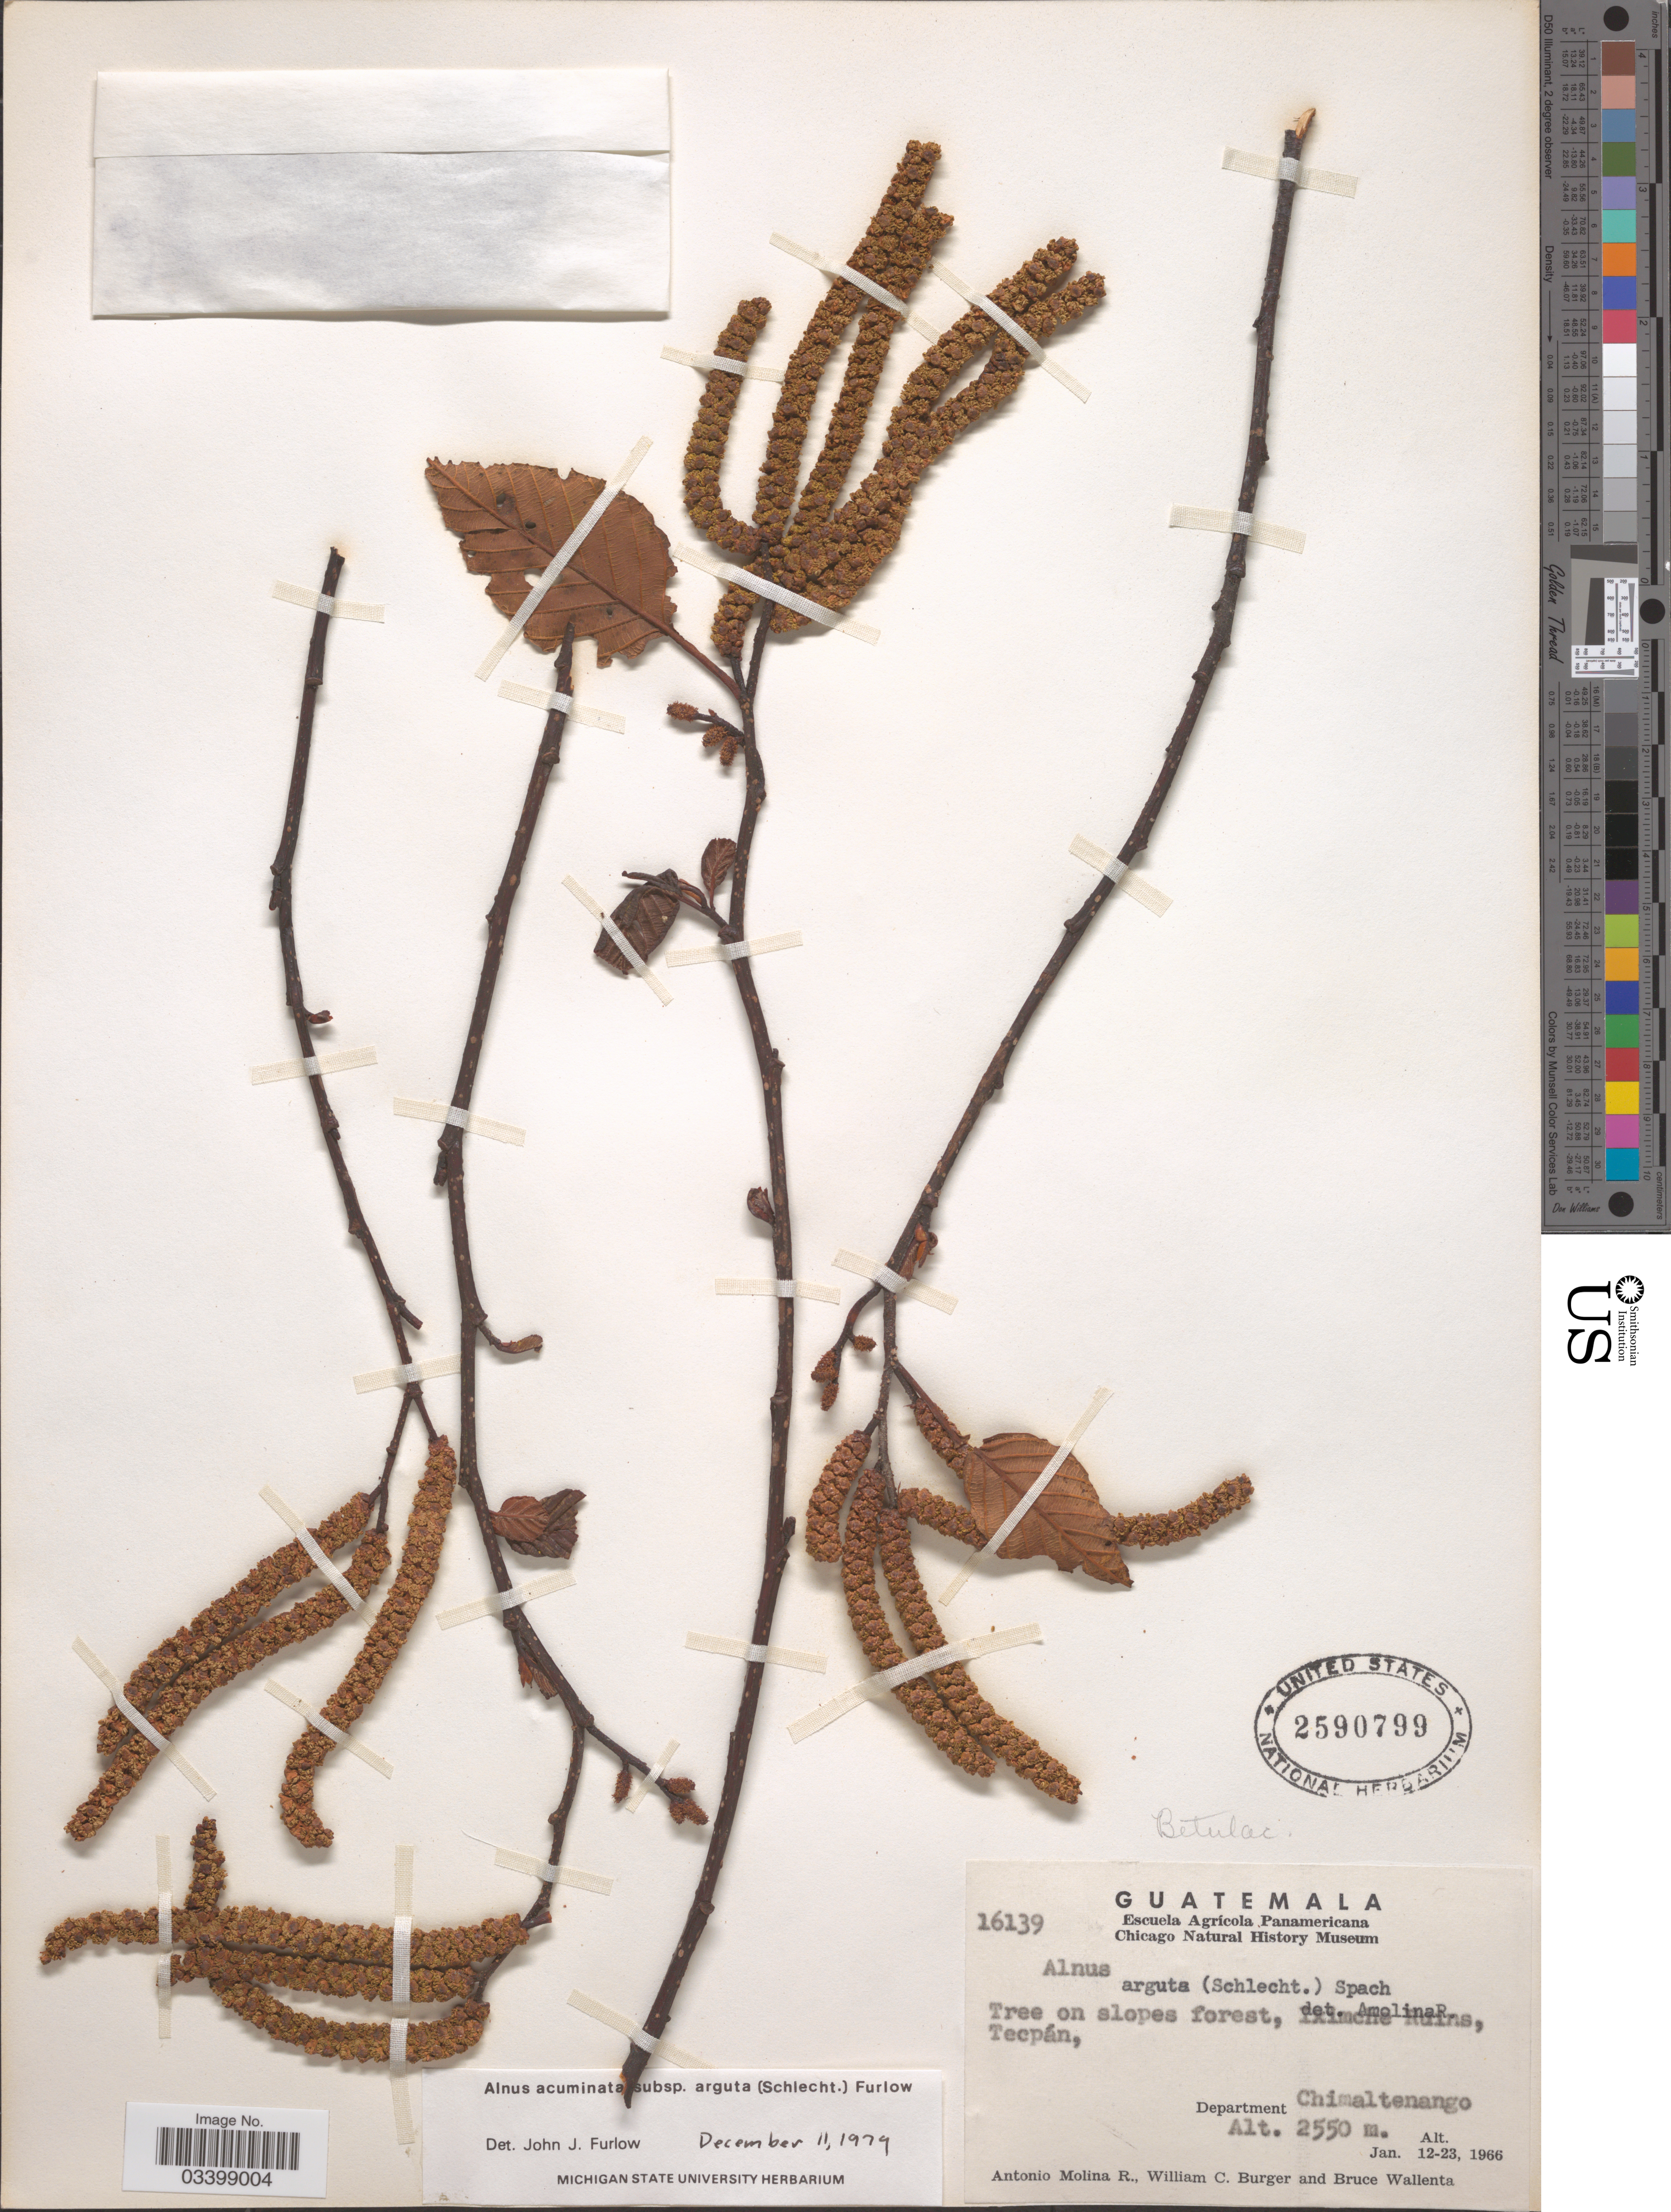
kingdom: Plantae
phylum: Tracheophyta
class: Magnoliopsida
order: Fagales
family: Betulaceae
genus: Alnus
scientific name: Alnus acuminata subsp. arguta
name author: (Schltdl.) Furlow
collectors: A. Molina R., W. Burger & B. Wallenta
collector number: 16139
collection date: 1966-01-12/1966-01-23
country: Guatemala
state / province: Chimaltenango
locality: Tree on slopes forest, Iximche Ruins, Tecpán. Department Chimaltenango.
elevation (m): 2550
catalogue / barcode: US 2590799